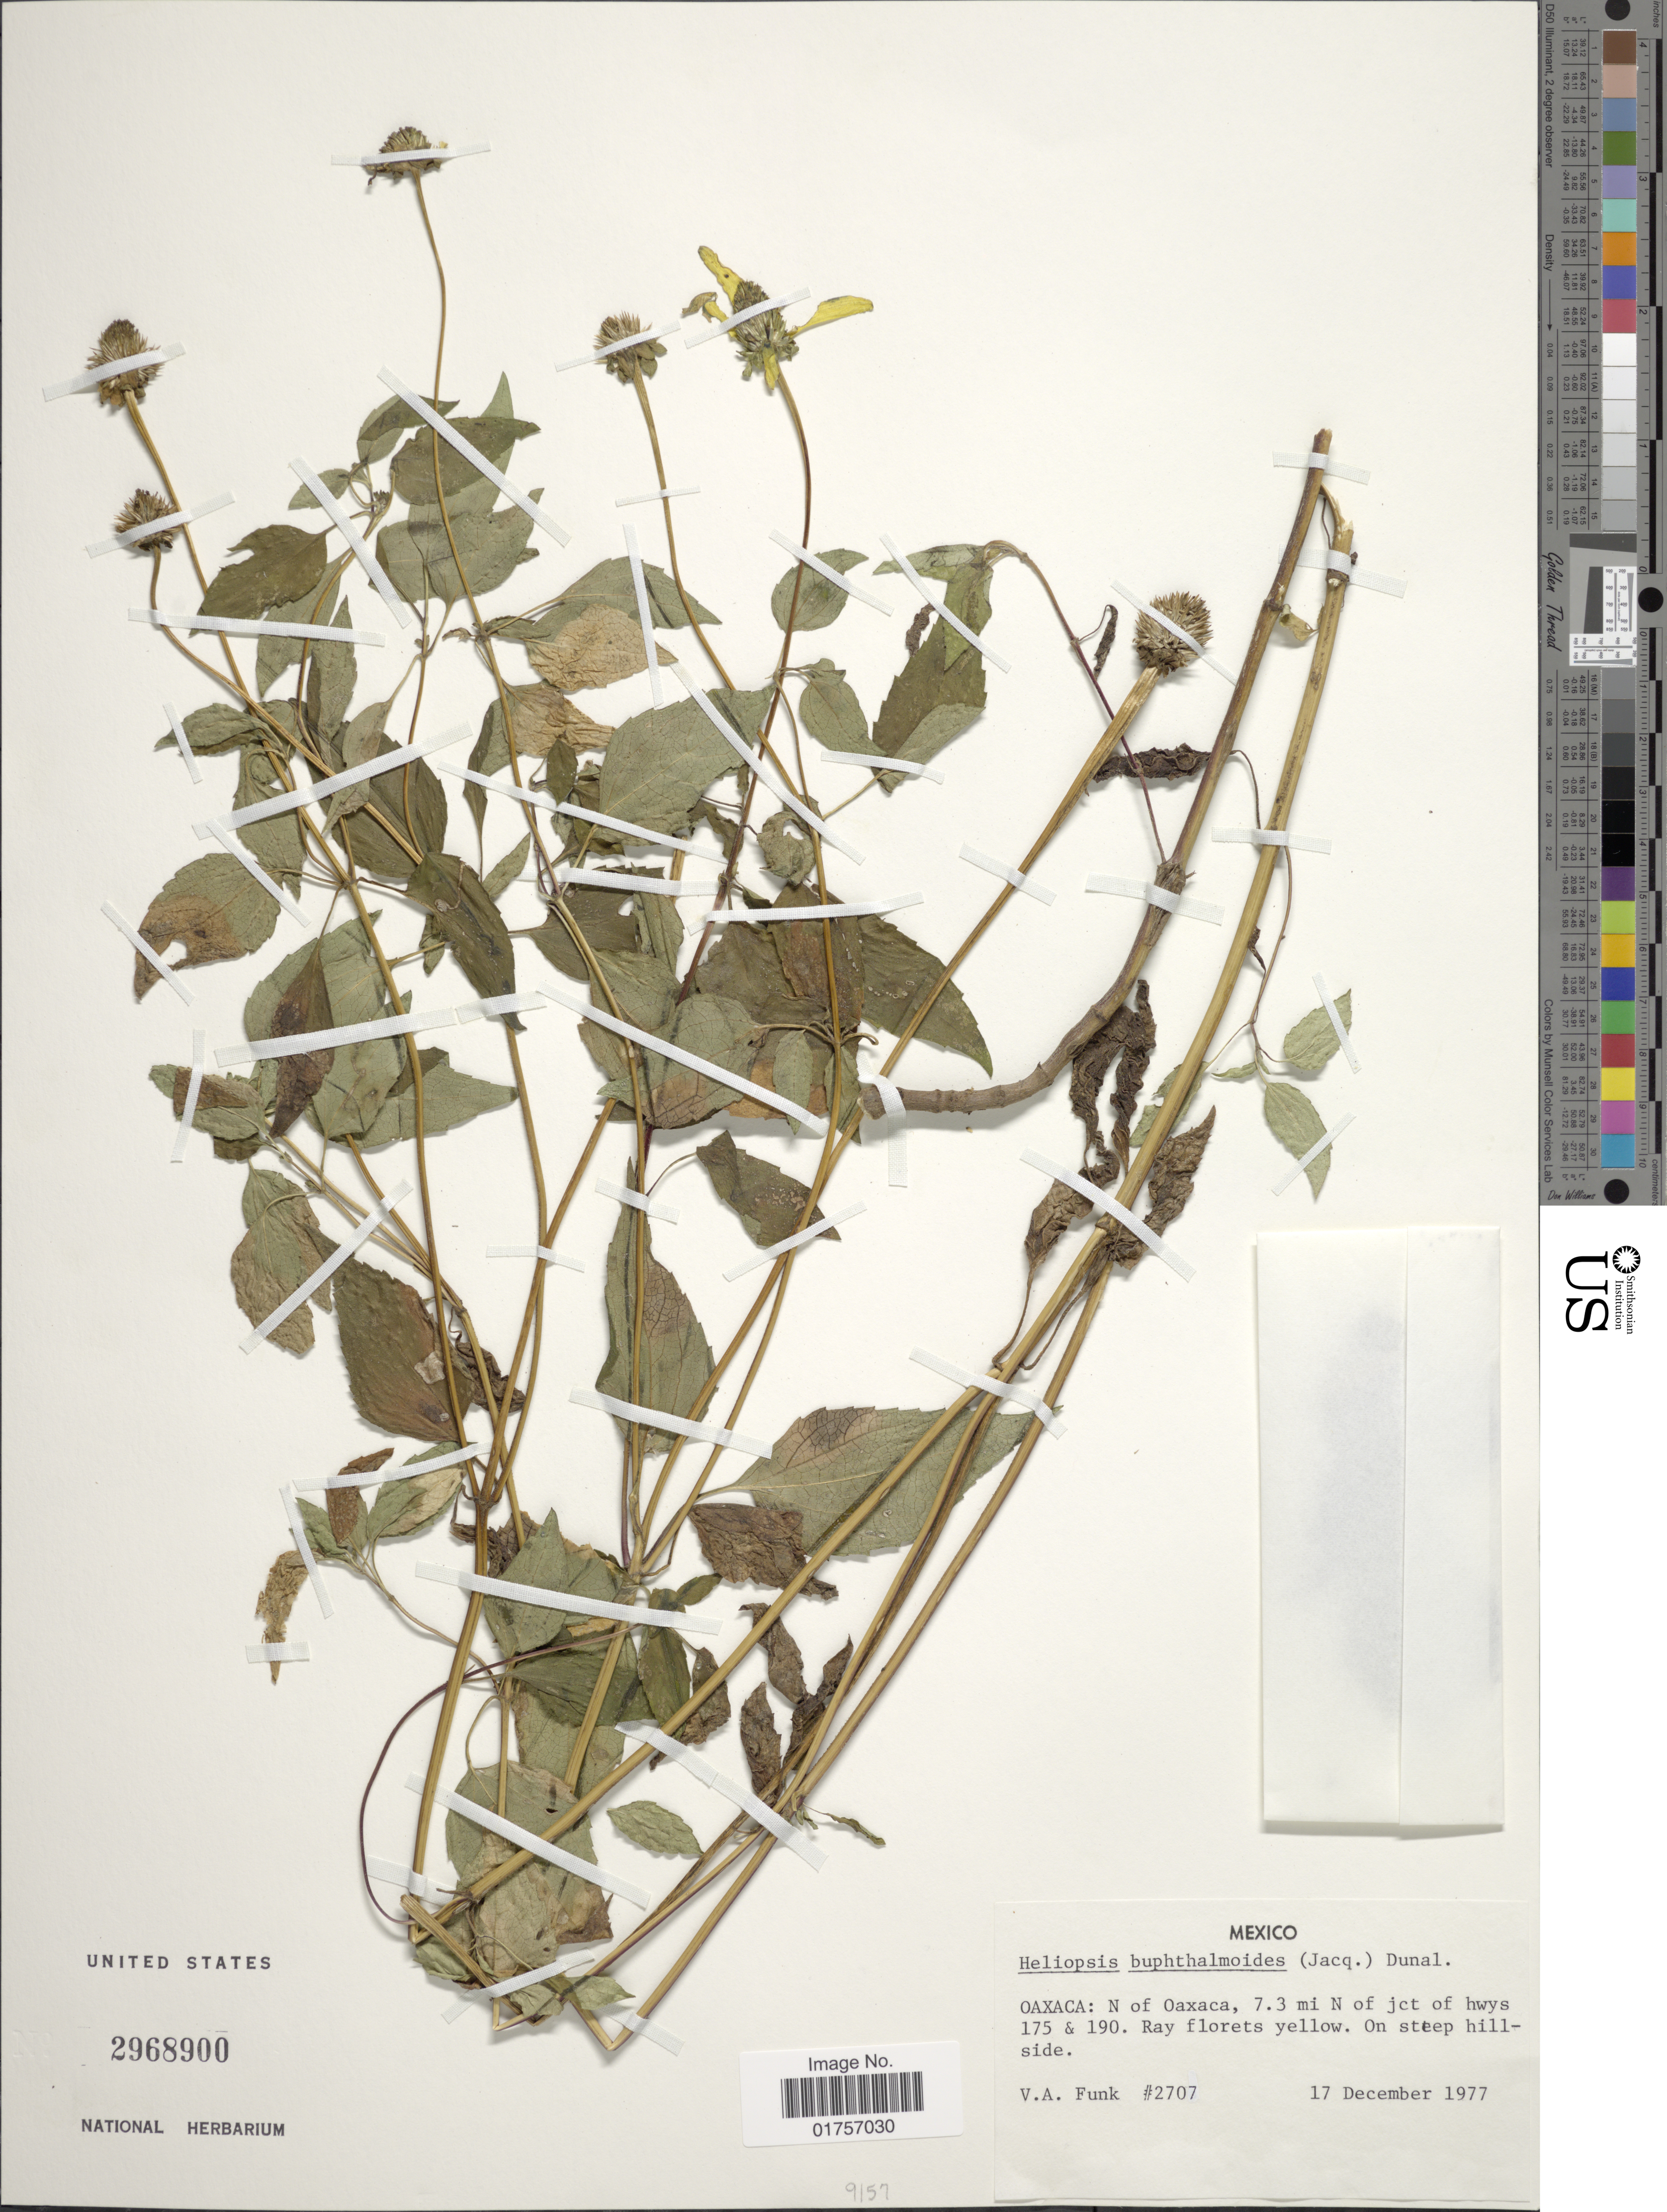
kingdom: Plantae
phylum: Tracheophyta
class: Magnoliopsida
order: Asterales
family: Asteraceae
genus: Heliopsis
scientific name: Heliopsis buphthalmoides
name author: (Jacq.) Dunal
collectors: V. Funk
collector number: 2707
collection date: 1977-12-17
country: Mexico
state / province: Oaxaca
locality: N of Oaxaca, 7.3 mi N of jct of hwys 175 & 190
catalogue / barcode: US 2968900